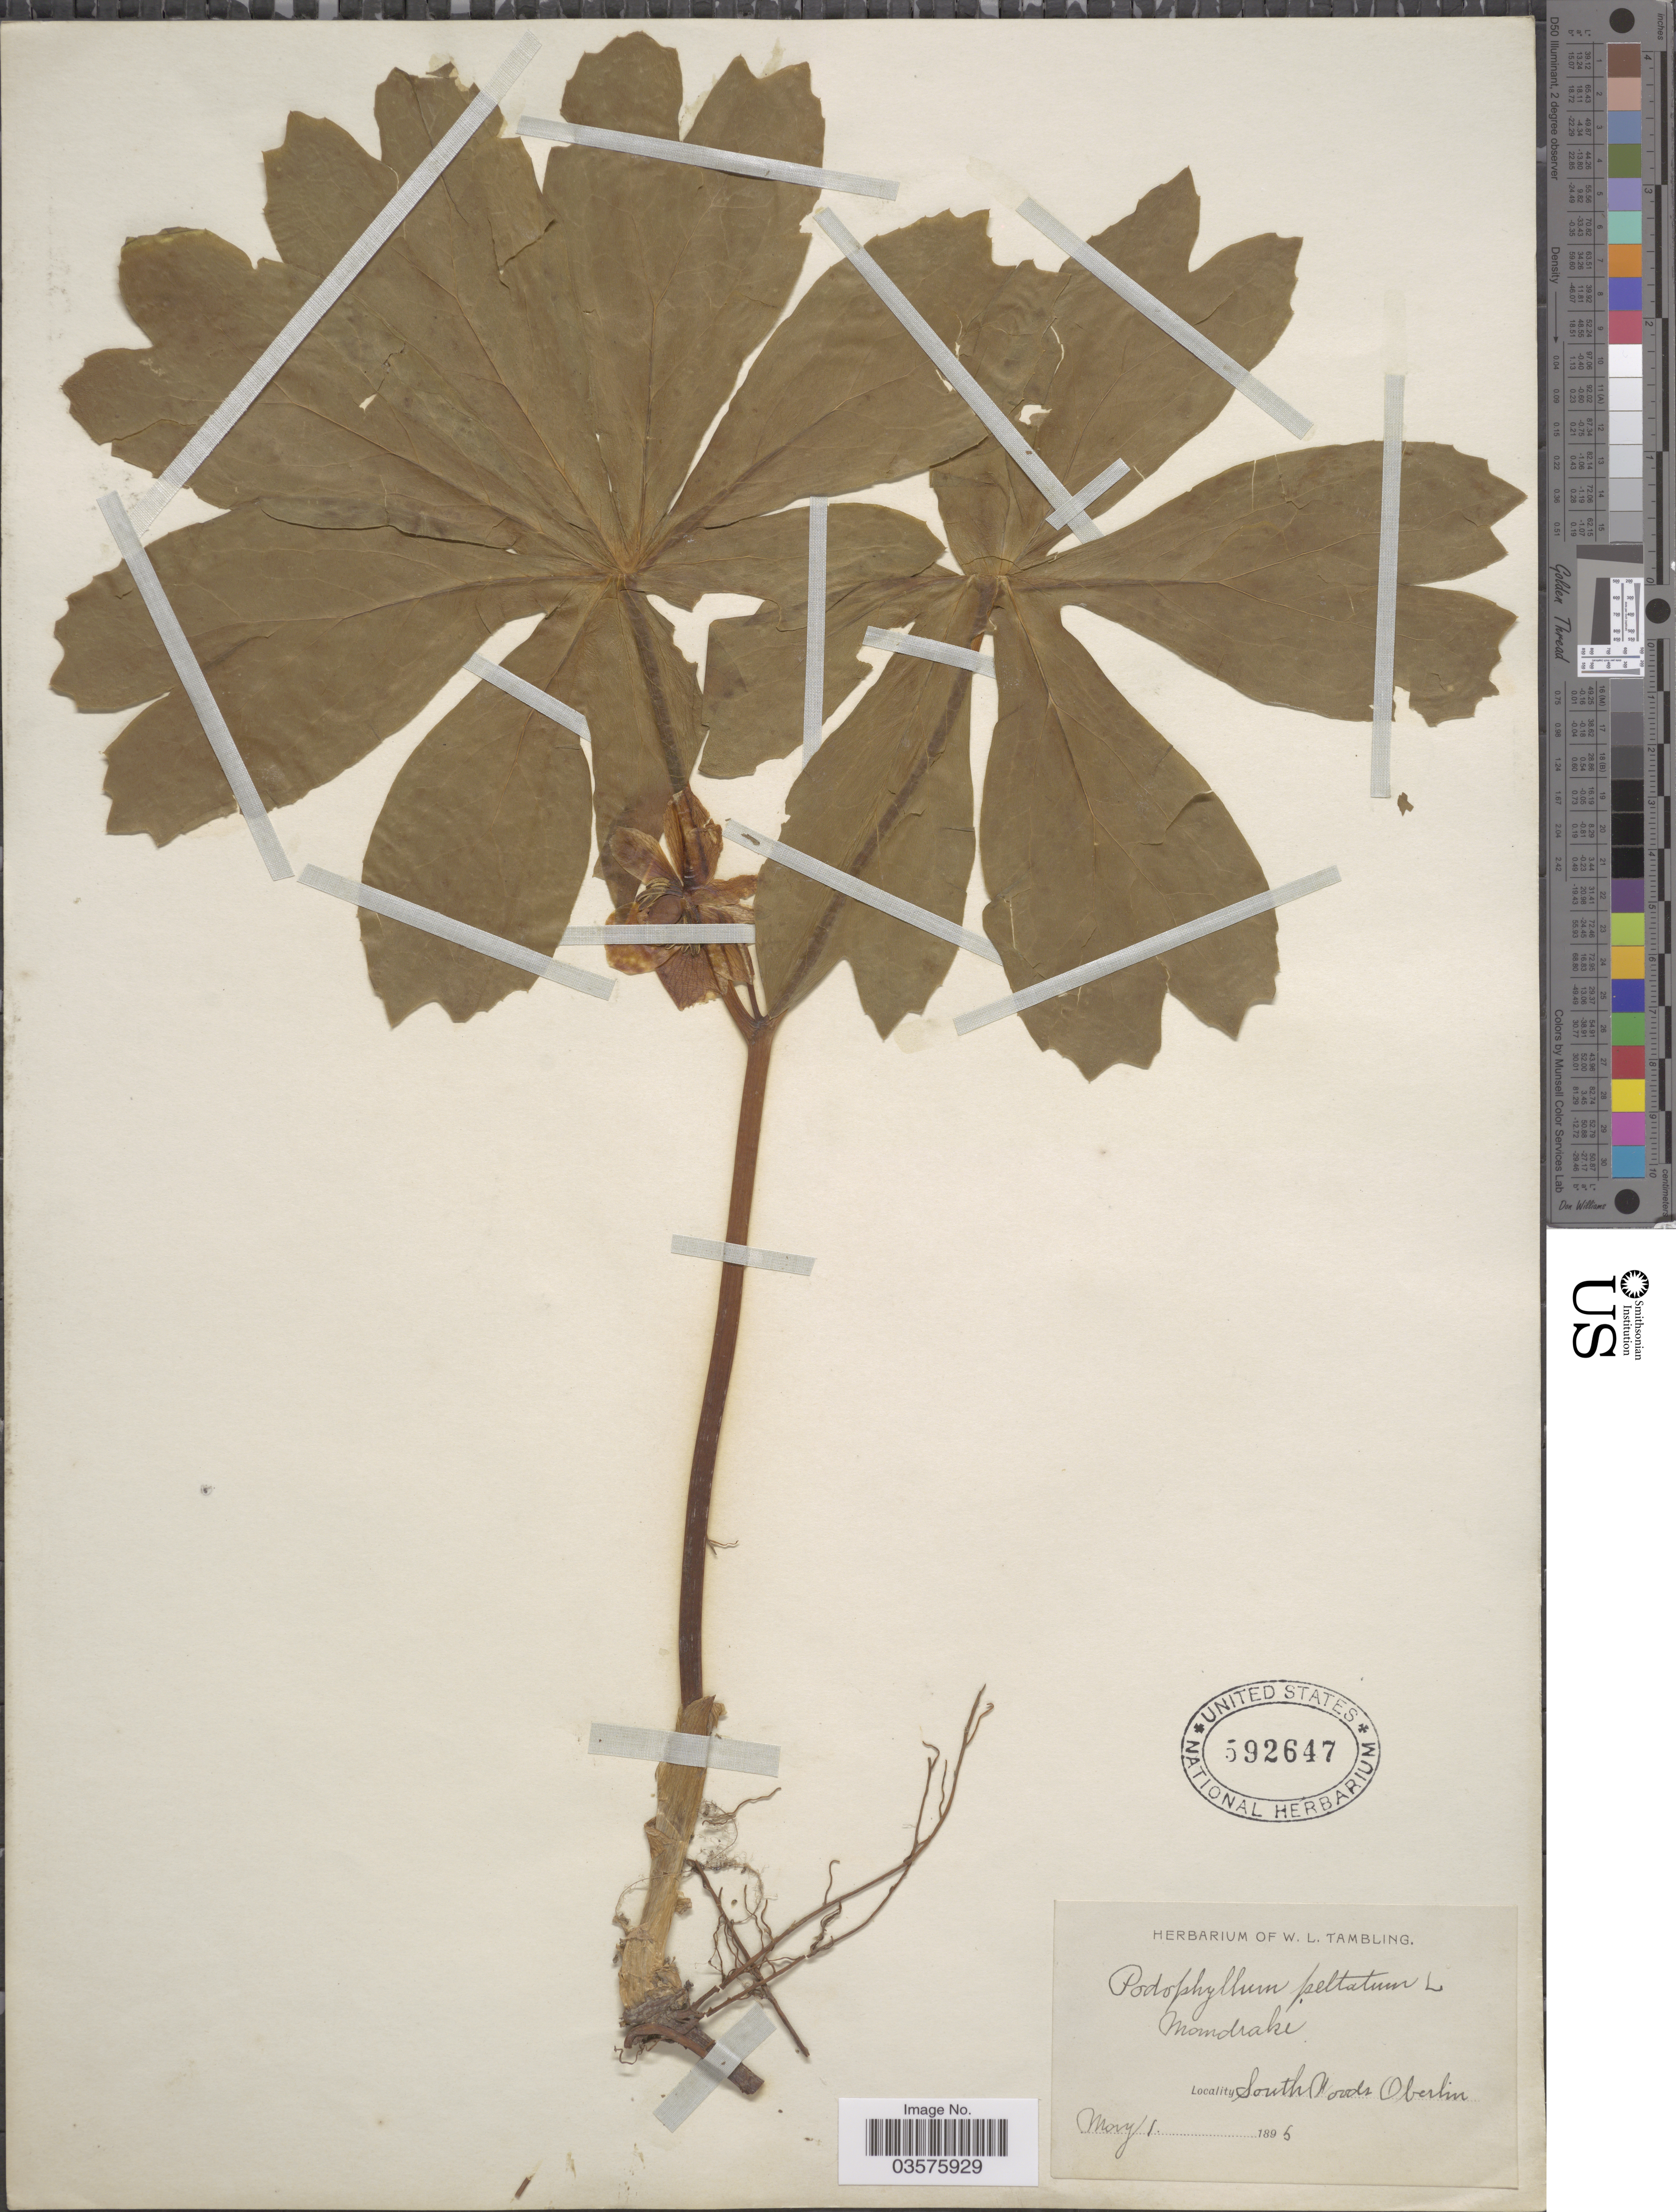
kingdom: Plantae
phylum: Tracheophyta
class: Magnoliopsida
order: Ranunculales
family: Berberidaceae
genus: Podophyllum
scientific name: Podophyllum peltatum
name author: L.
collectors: Ex herb. W. L. Tambling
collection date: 1895-05-01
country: United States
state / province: Ohio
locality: South Woods Oberlin.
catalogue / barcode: US 592647